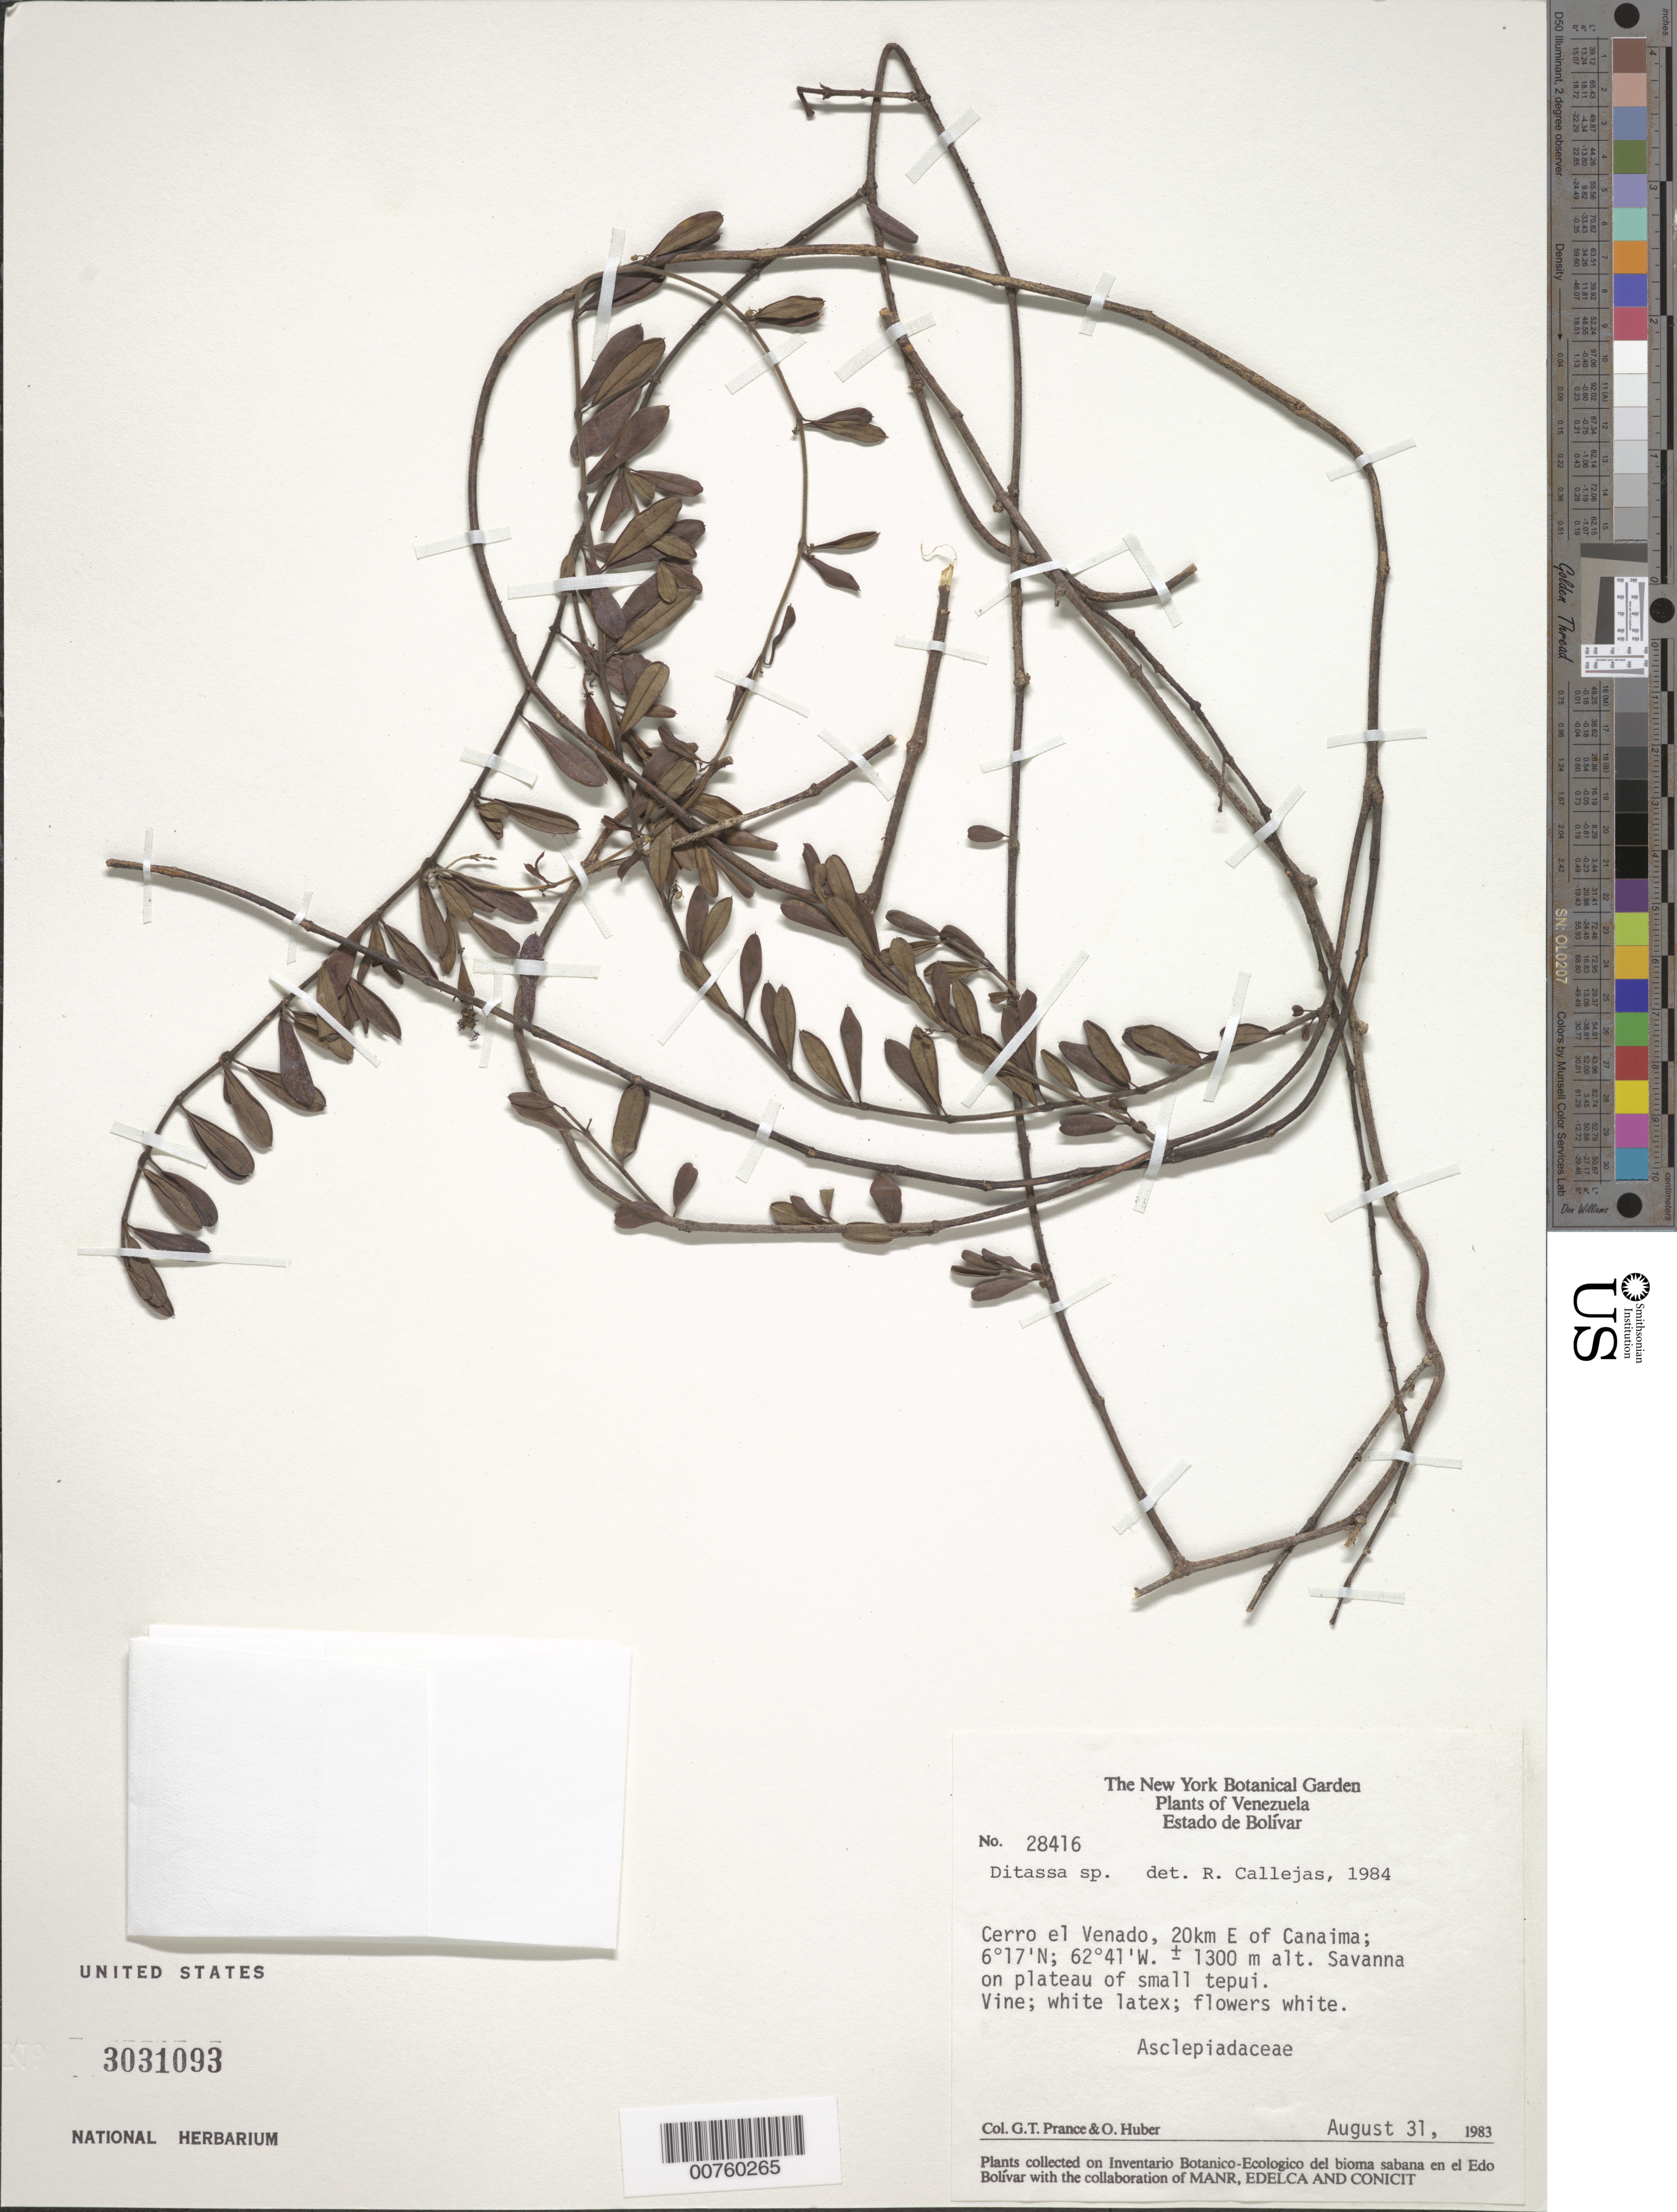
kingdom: Plantae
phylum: Tracheophyta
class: Magnoliopsida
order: Gentianales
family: Apocynaceae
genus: Ditassa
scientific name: Ditassa sp.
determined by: Callejas, Ricardo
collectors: G. T. Prance & O. Huber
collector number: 28416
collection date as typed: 31-Aug-83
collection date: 1983-08-31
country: Venezuela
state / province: Bolívar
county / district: Piar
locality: Cerro el Venado, 20 km E of Canaima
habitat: Savanna on plateau of small tepui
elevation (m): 1300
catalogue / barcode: US 3031093